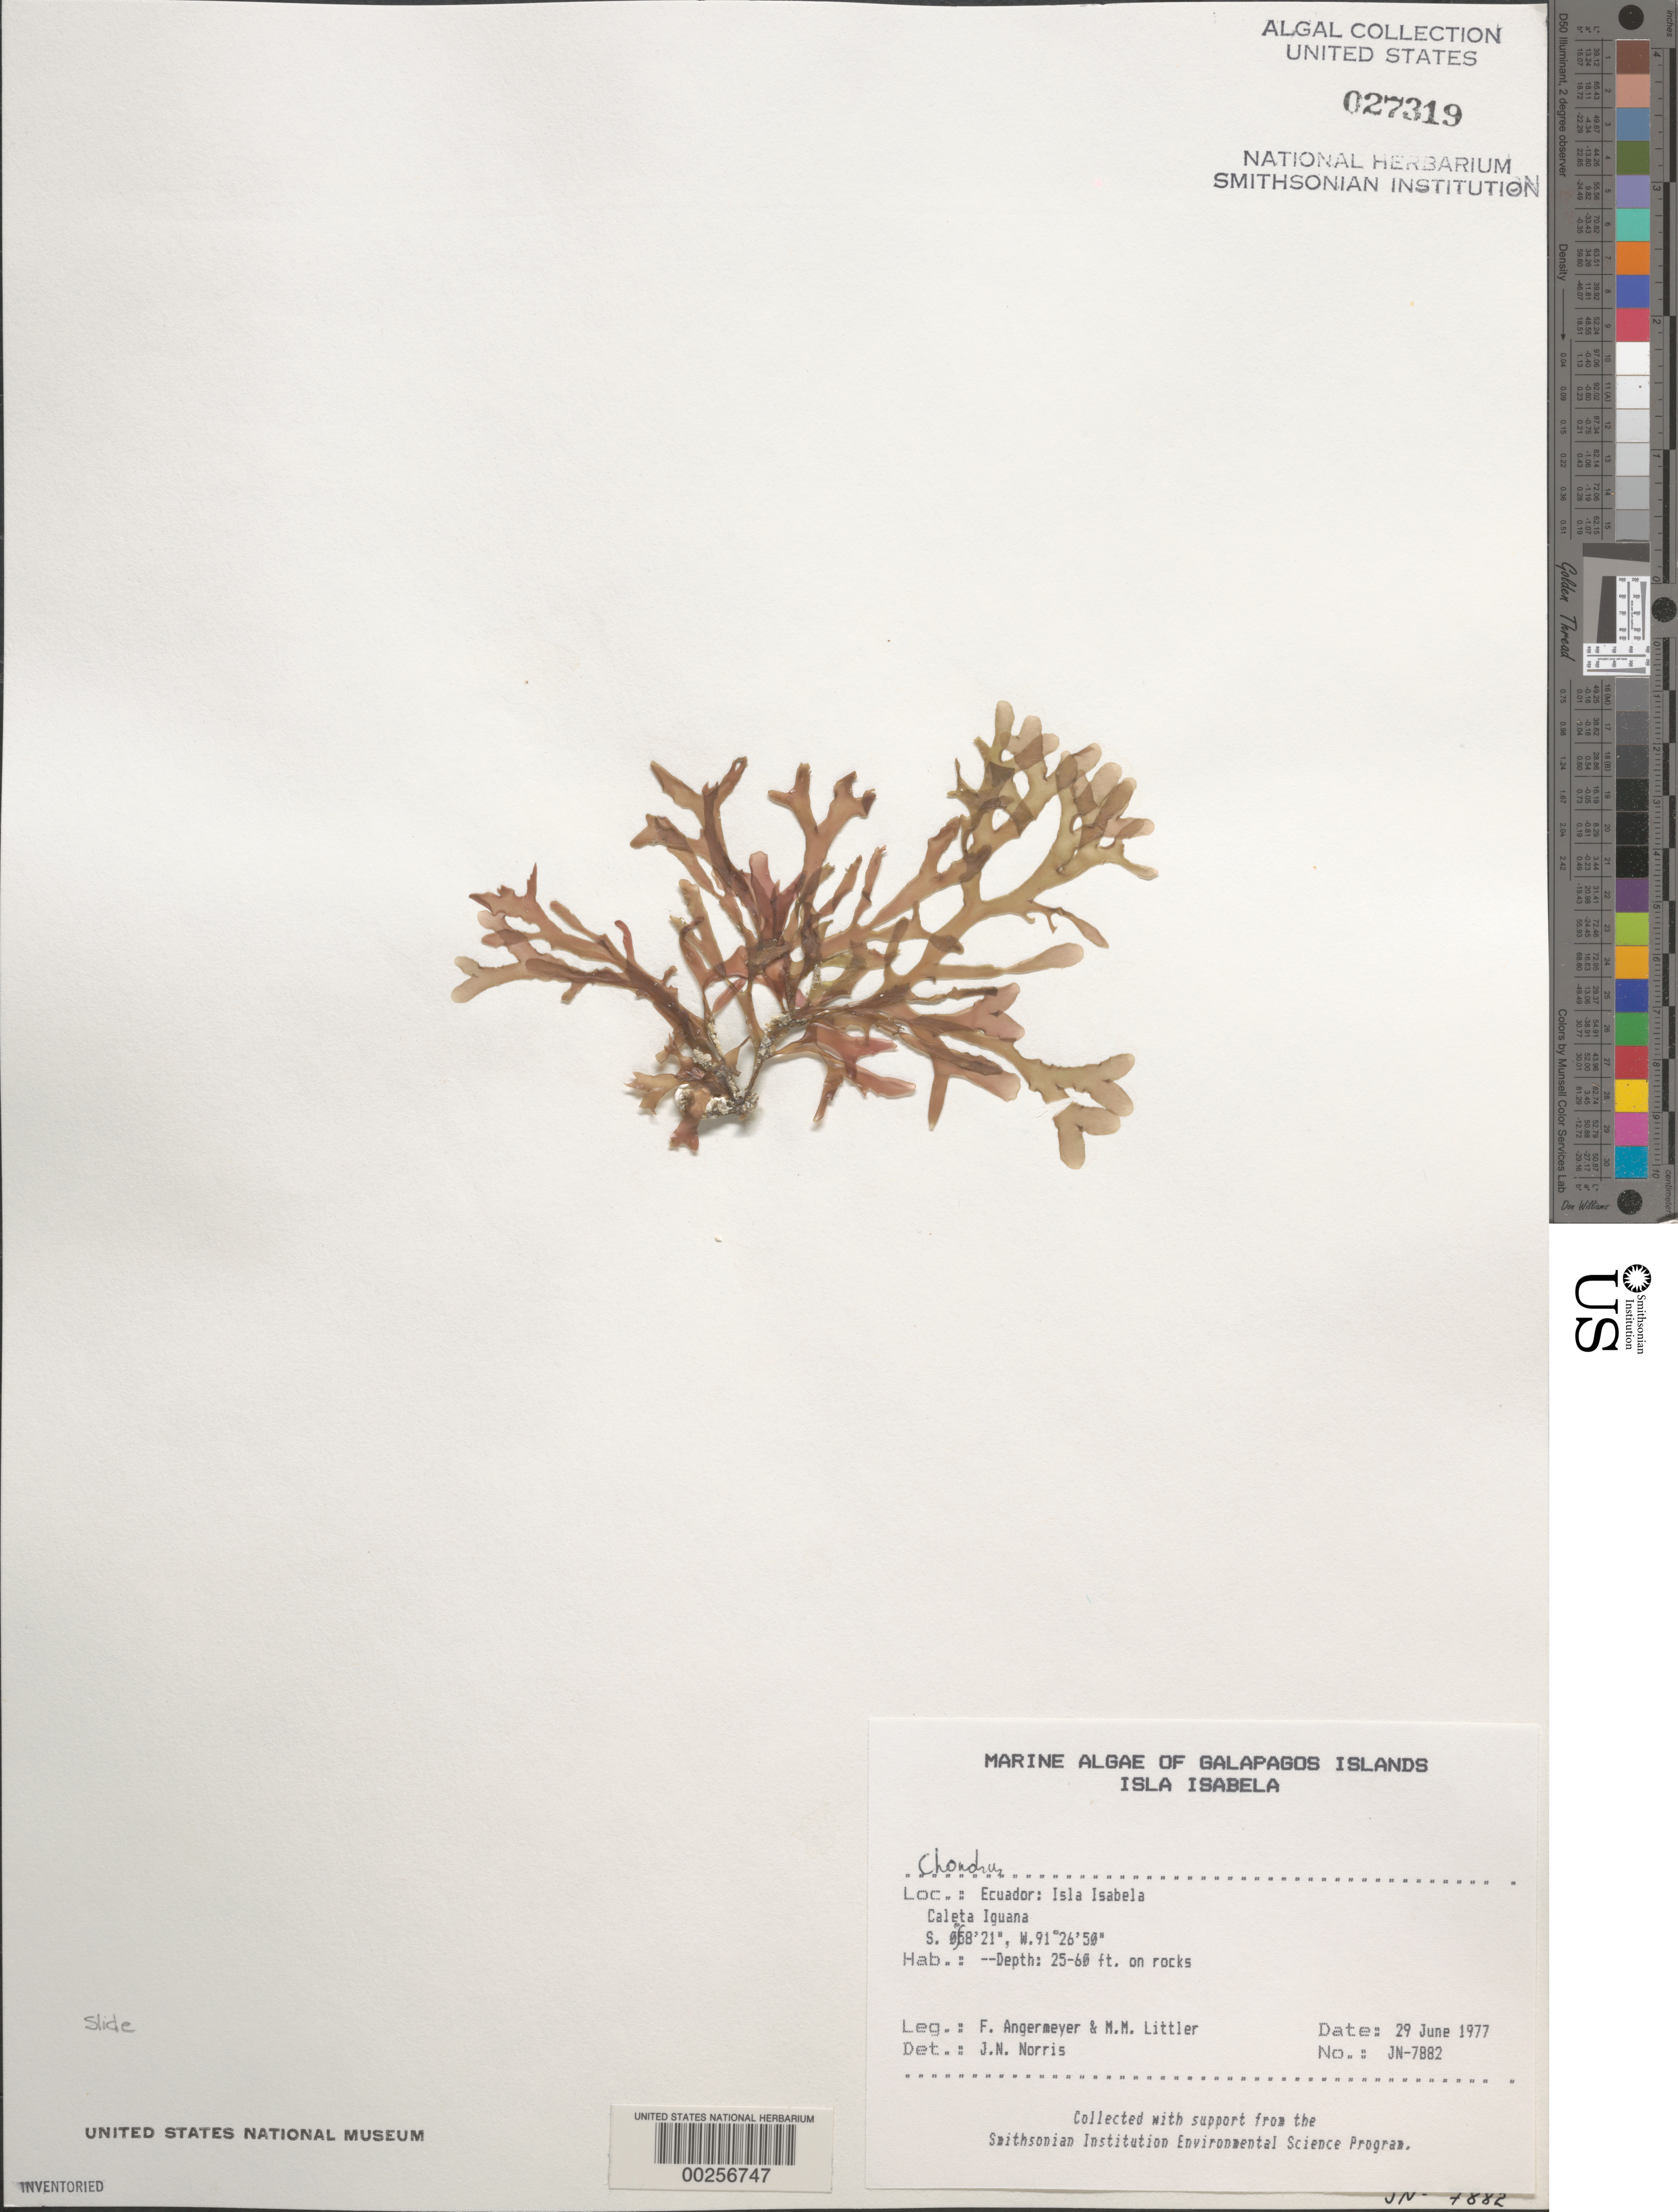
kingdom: Plantae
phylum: Rhodophyta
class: Florideophyceae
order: Gigartinales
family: Gigartinaceae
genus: Chondrus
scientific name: Chondrus sp.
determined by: Norris, James N.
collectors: F. Angermeyer & M. M. Littler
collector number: Jn-7882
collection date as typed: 29 Jun 1977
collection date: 1977-06-29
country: Ecuador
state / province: Colón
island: Isabela [Albemarle]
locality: Caleta Iguana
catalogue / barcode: US 27319